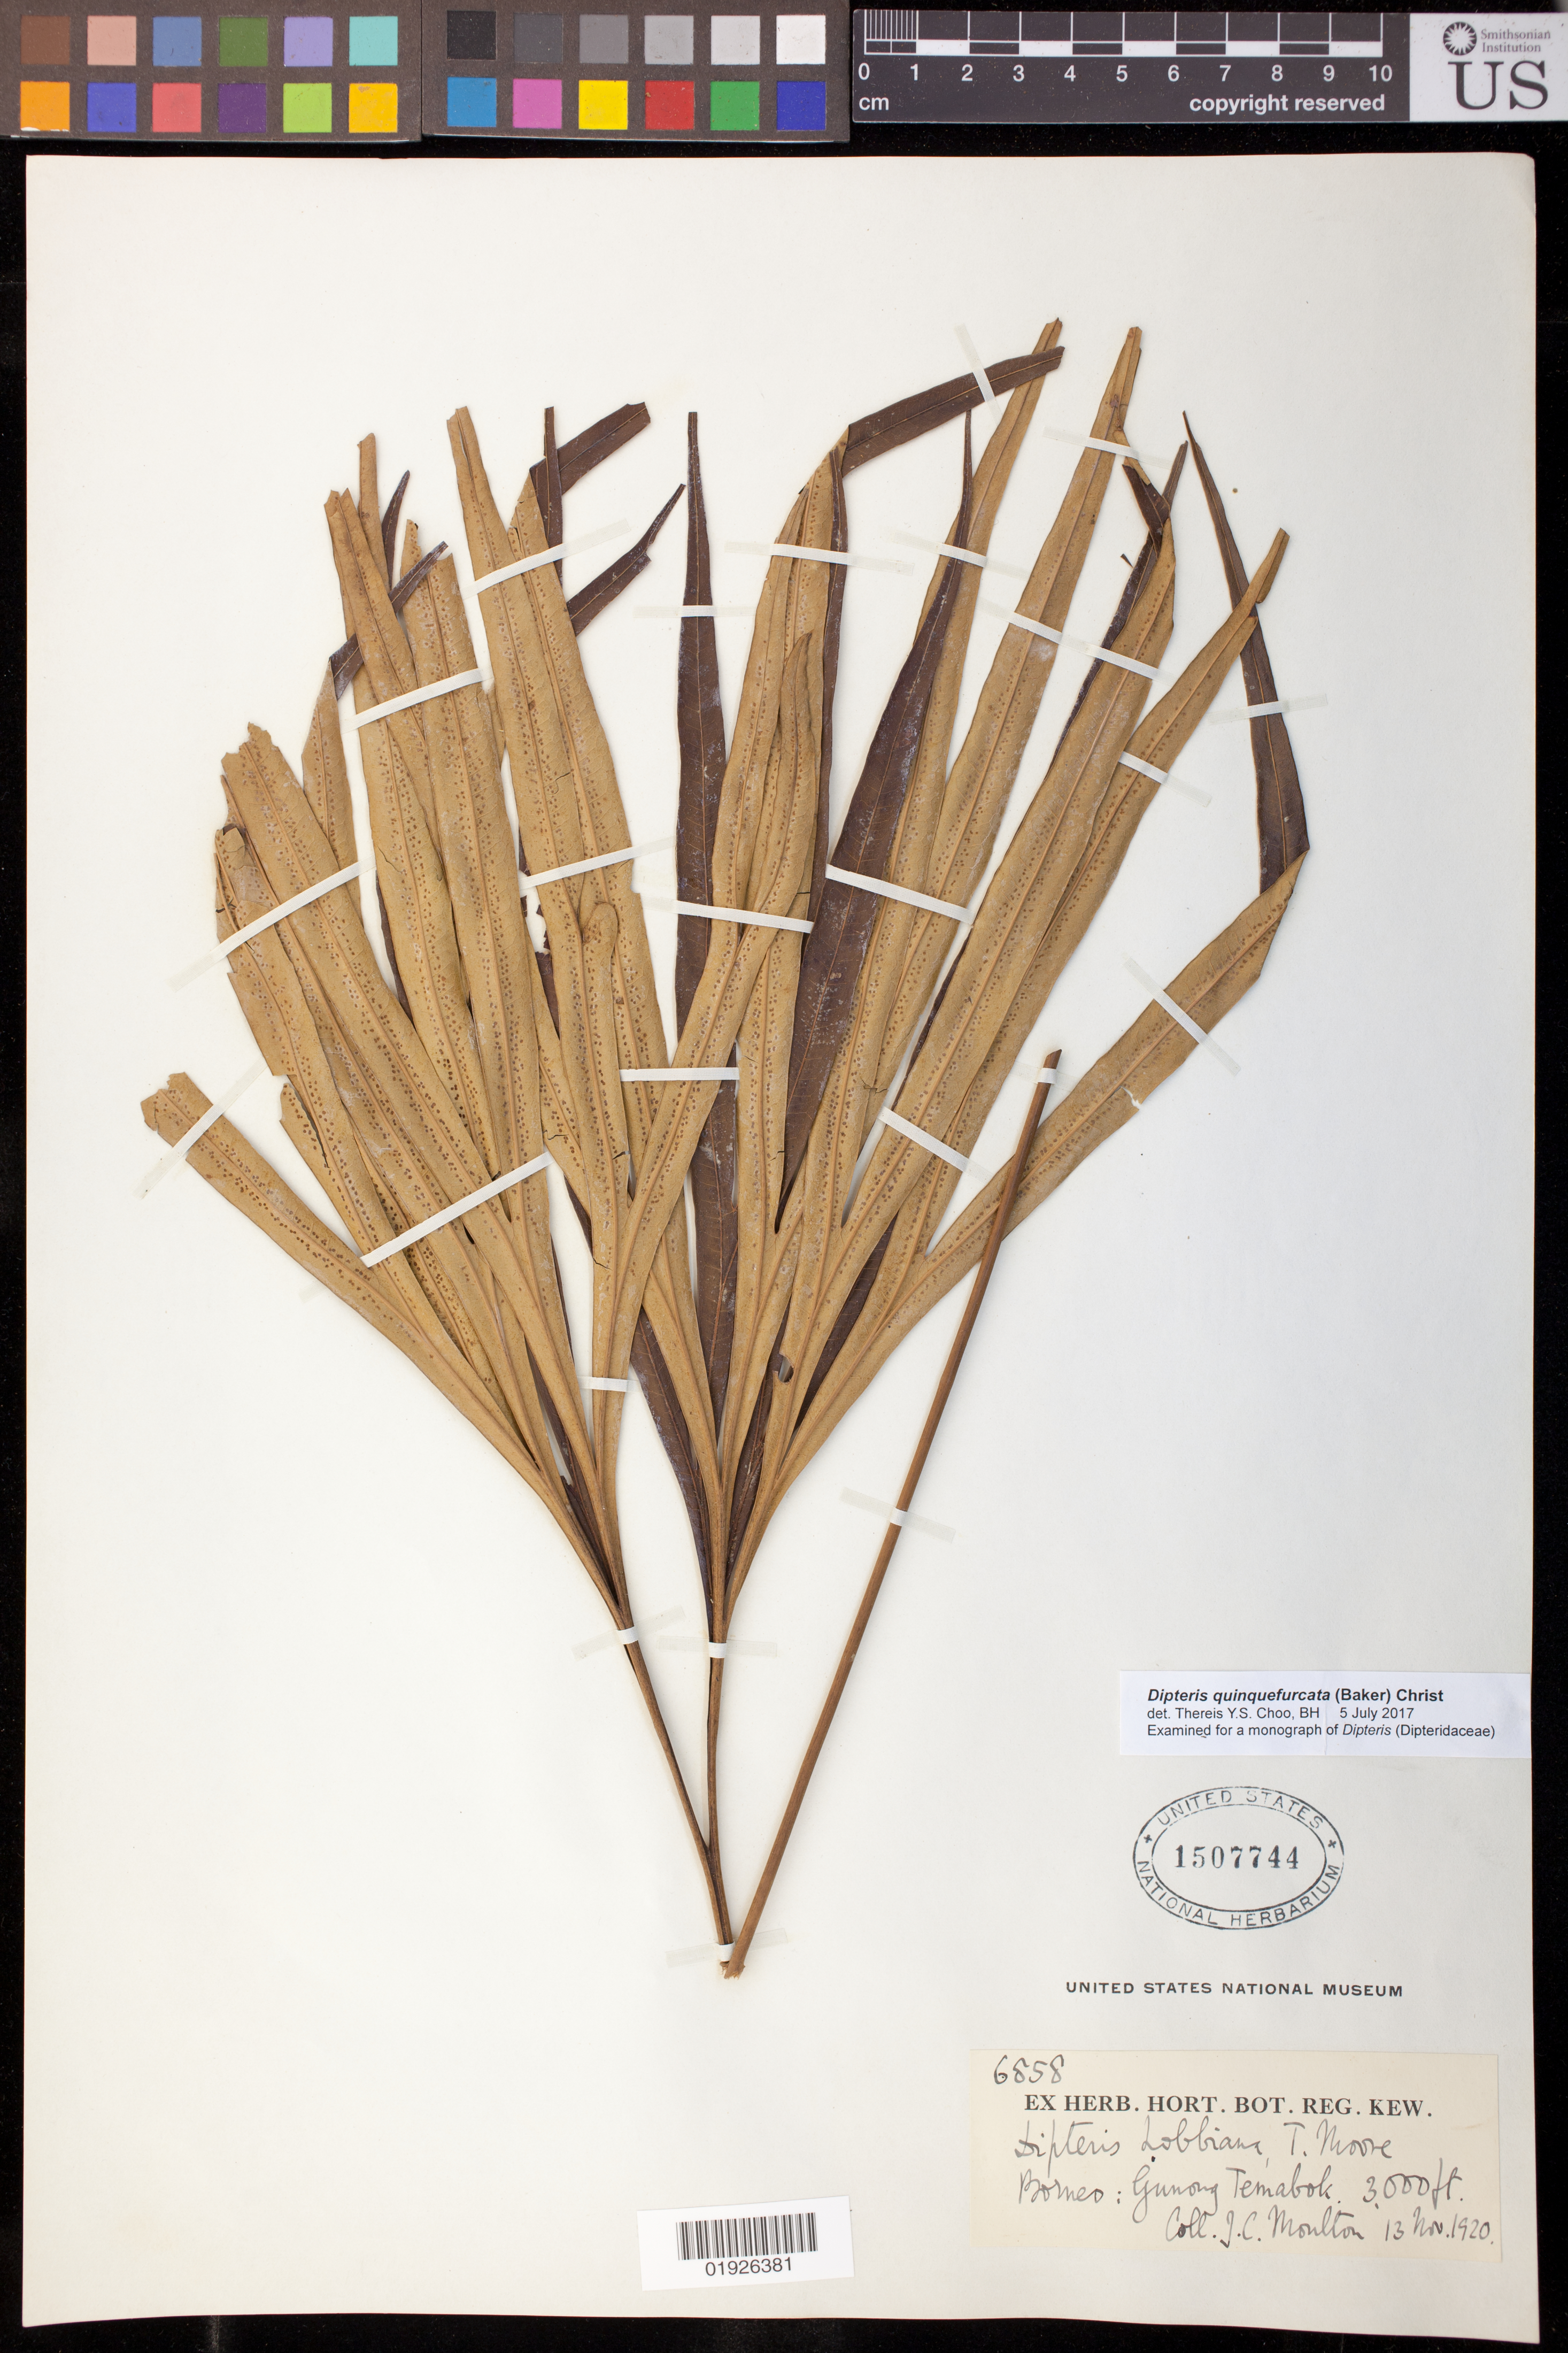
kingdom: Plantae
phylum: Tracheophyta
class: Polypodiopsida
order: Gleicheniales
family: Dipteridaceae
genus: Dipteris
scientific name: Dipteris quinquefurcata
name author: (Baker) Christ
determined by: Choo, Thereis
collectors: J. Moulton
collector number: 6858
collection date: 1920-11-13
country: Malaysia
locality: Borneo, Gunong Temabok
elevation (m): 914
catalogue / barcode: US 1507744